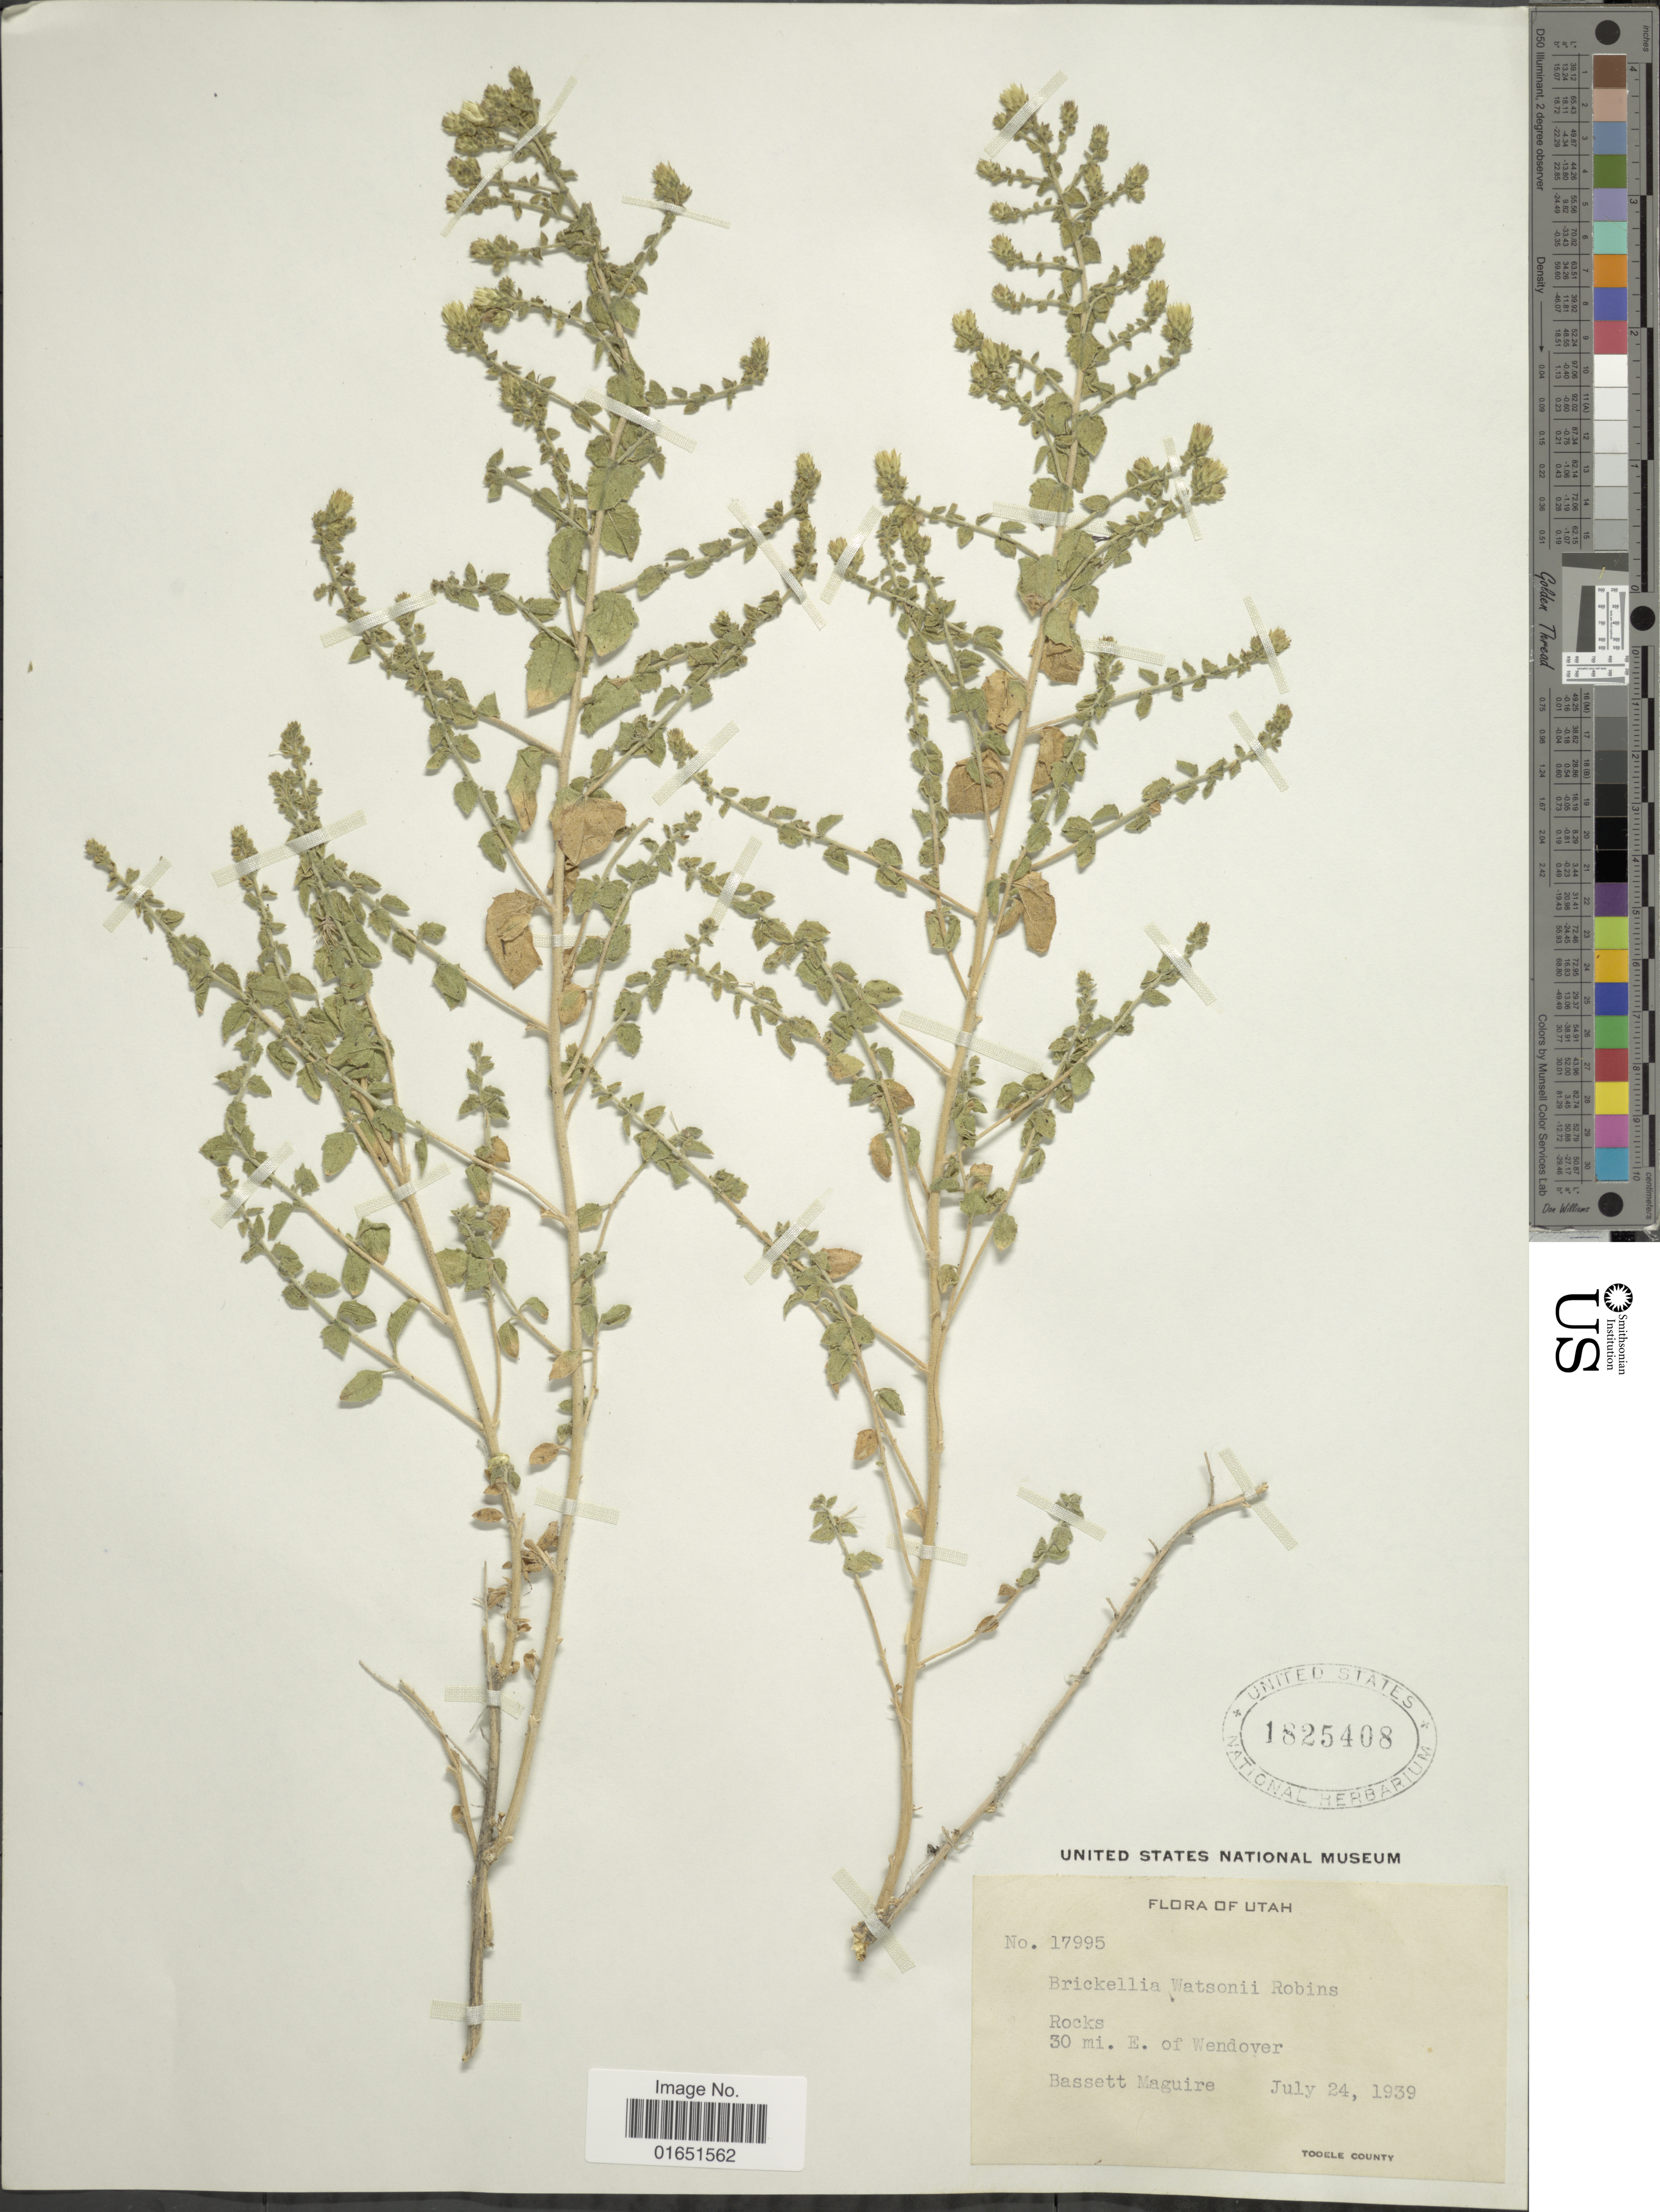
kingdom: Plantae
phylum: Tracheophyta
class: Magnoliopsida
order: Asterales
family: Asteraceae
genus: Brickellia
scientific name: Brickellia watsonii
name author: B.L. Rob.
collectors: B. Maguire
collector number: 17995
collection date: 1939-07-24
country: United States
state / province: Utah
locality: Rocks, 30 mi. E. of Wendover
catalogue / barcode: US 1825408